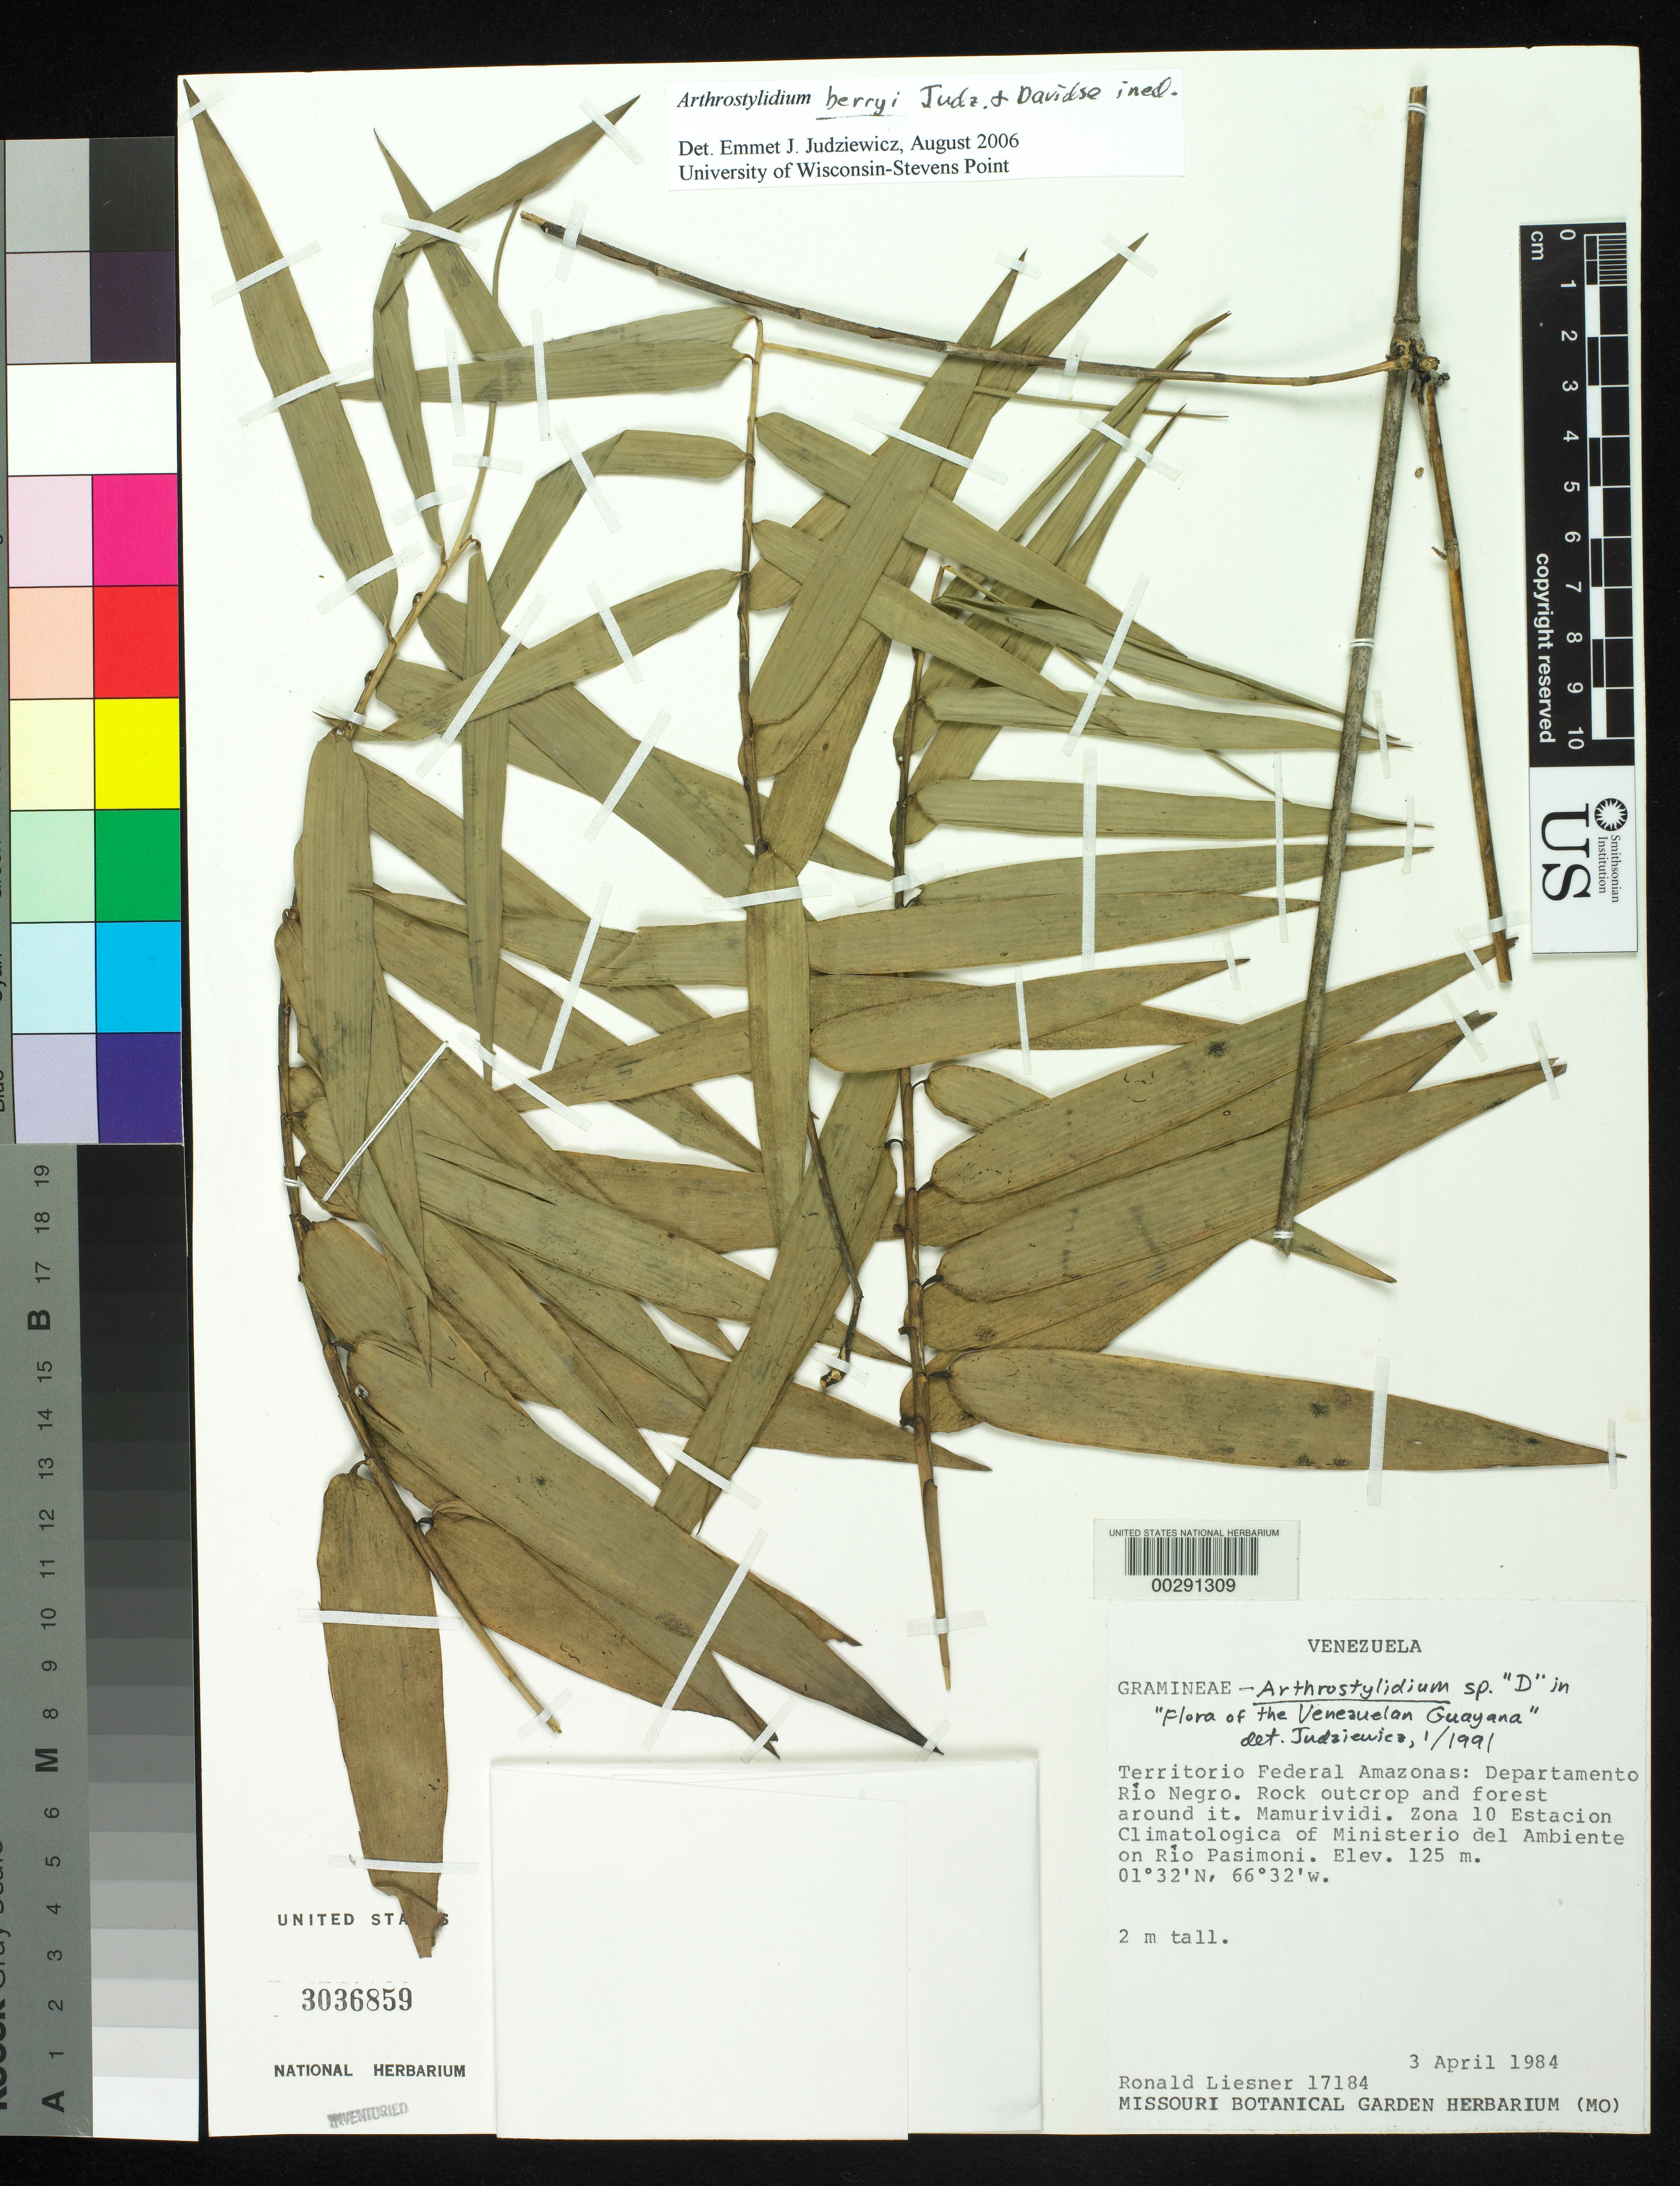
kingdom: Plantae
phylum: Tracheophyta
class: Liliopsida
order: Poales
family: Poaceae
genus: Arthrostylidium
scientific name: Arthrostylidium sp.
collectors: R. L. Liesner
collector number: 17184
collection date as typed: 03 Apr 1984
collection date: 1984-04-03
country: Venezuela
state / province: Amazonas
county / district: Rio Negro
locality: Mamurividi lat 01 32'n: long 66 32'w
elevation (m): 125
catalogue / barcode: US 3036859